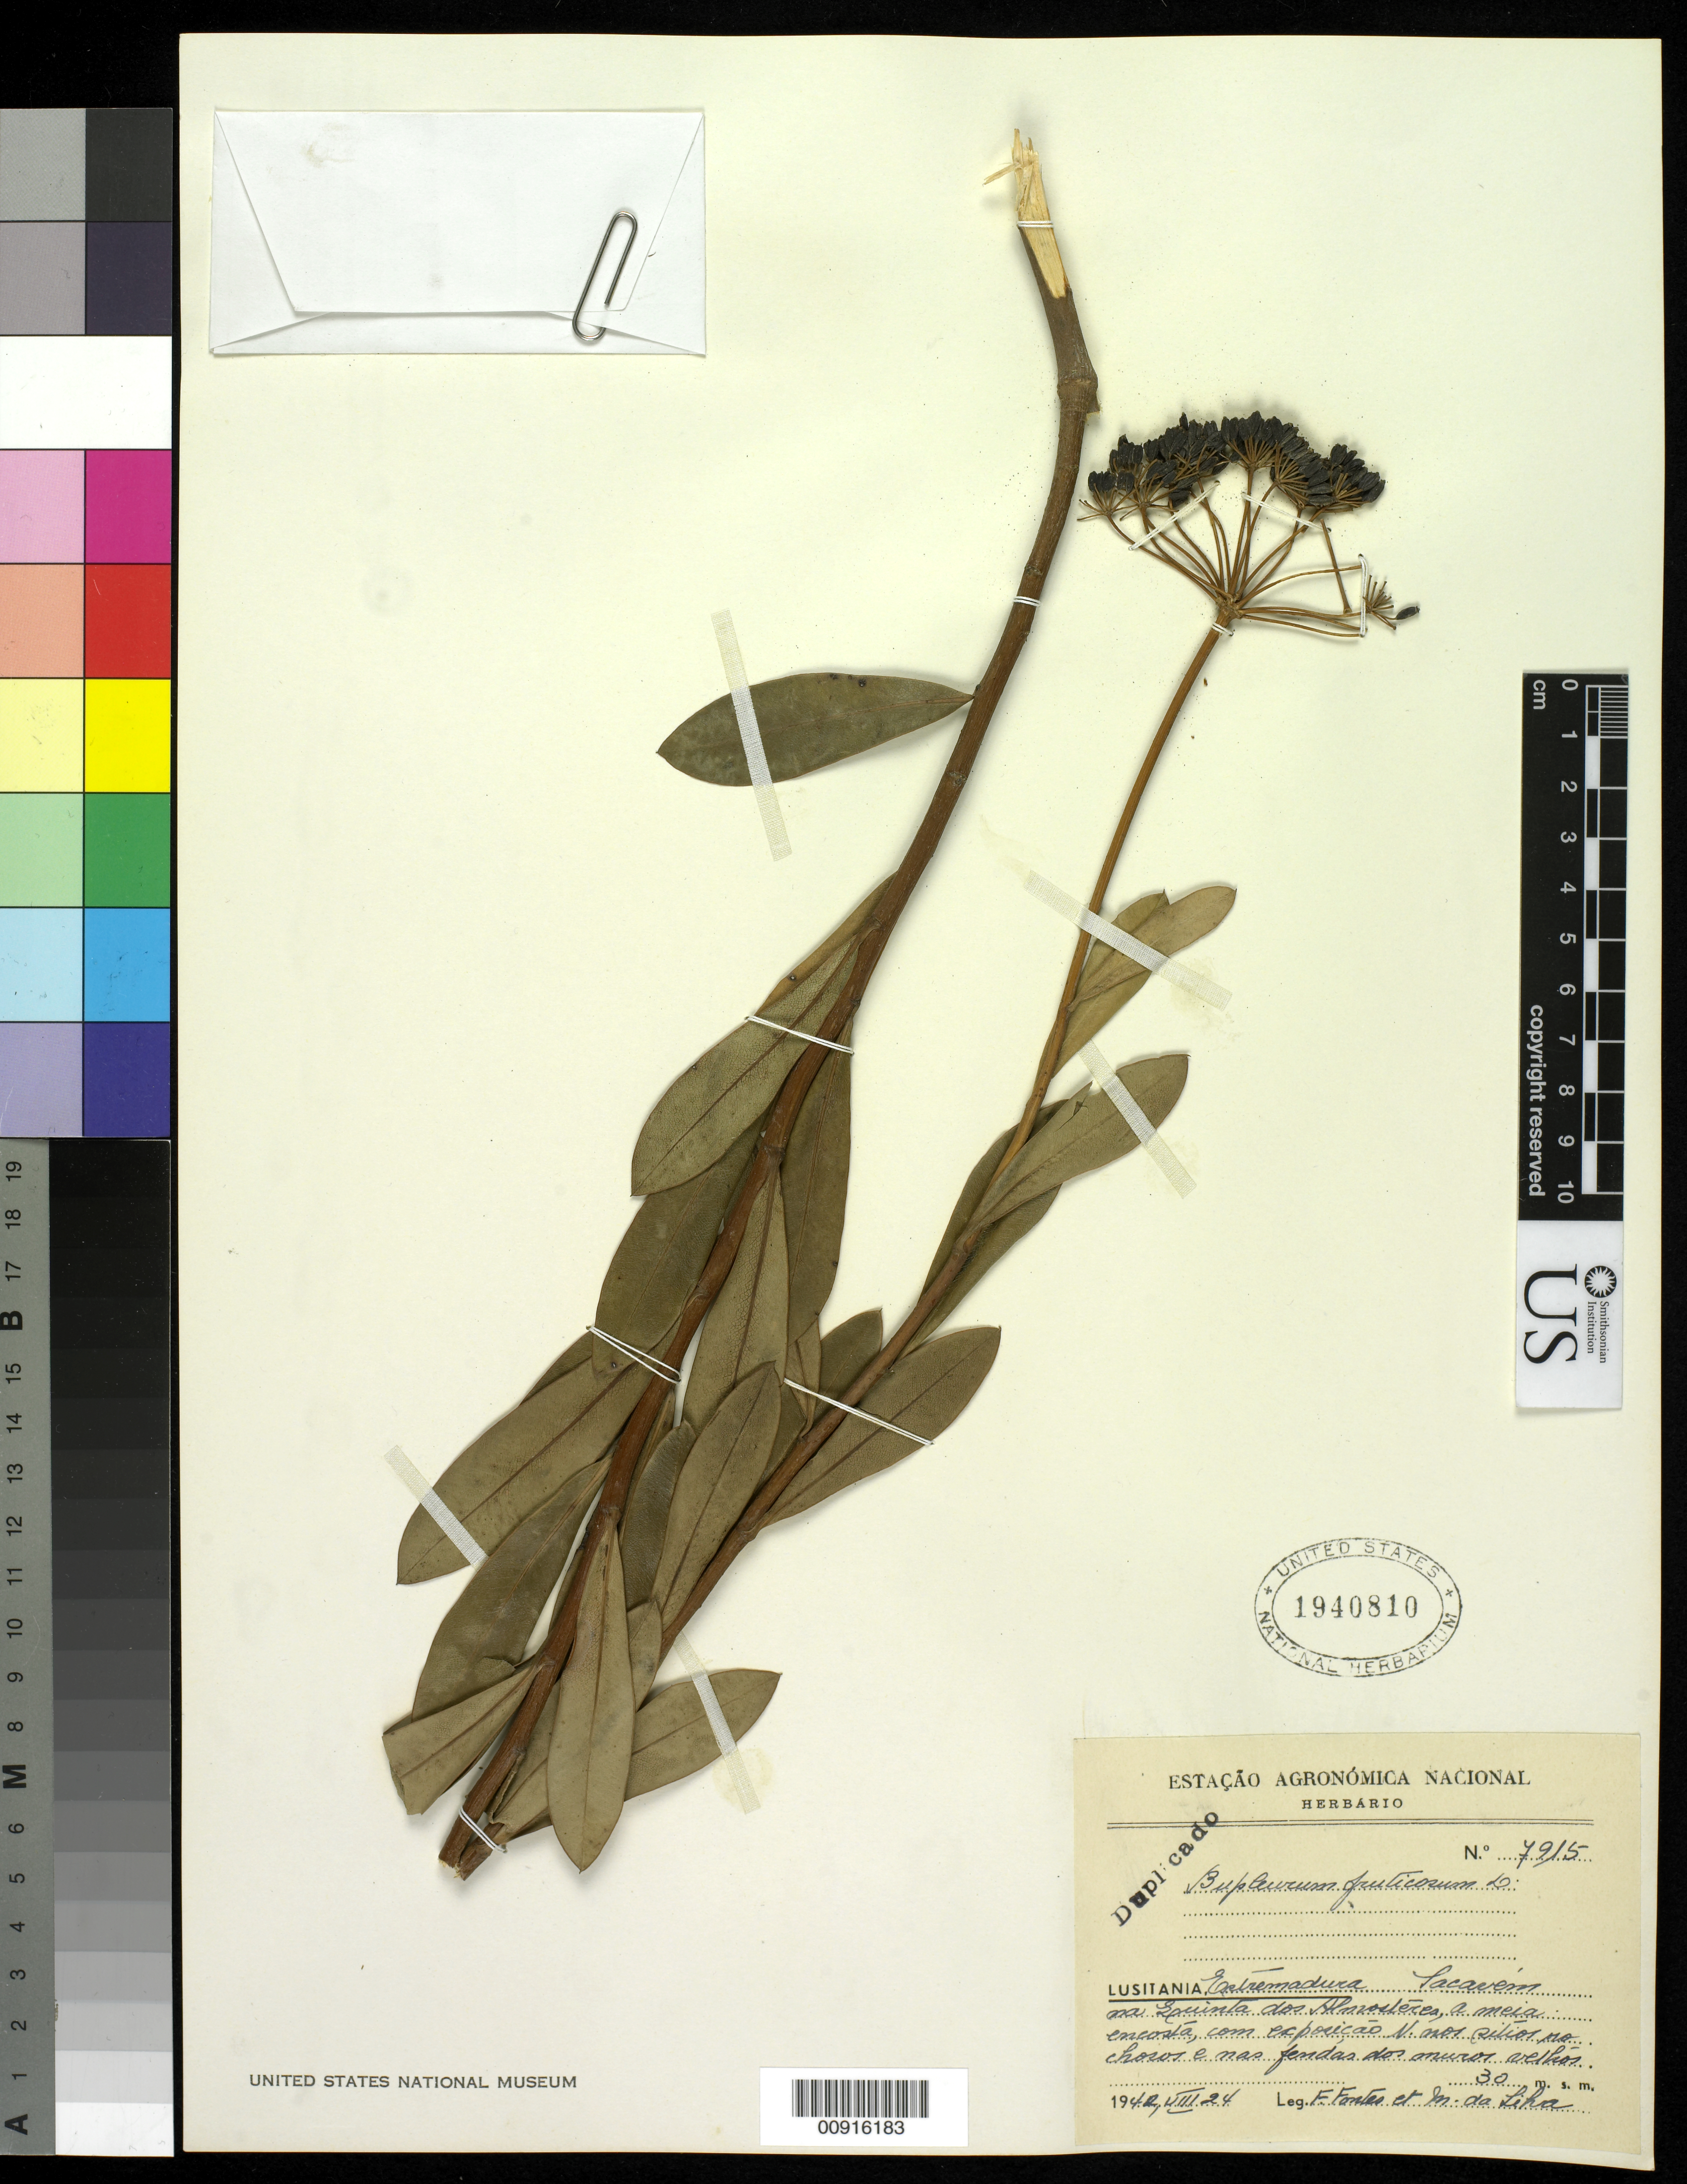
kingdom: Plantae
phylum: Tracheophyta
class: Magnoliopsida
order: Apiales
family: Apiaceae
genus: Bupleurum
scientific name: Bupleurum fruticosum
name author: L.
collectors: F. C. Fontes & M. Lika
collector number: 7915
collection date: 1942-08-24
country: Portugal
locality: Sacavem na Quinta dos Almosterea.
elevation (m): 30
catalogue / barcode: US 1940810